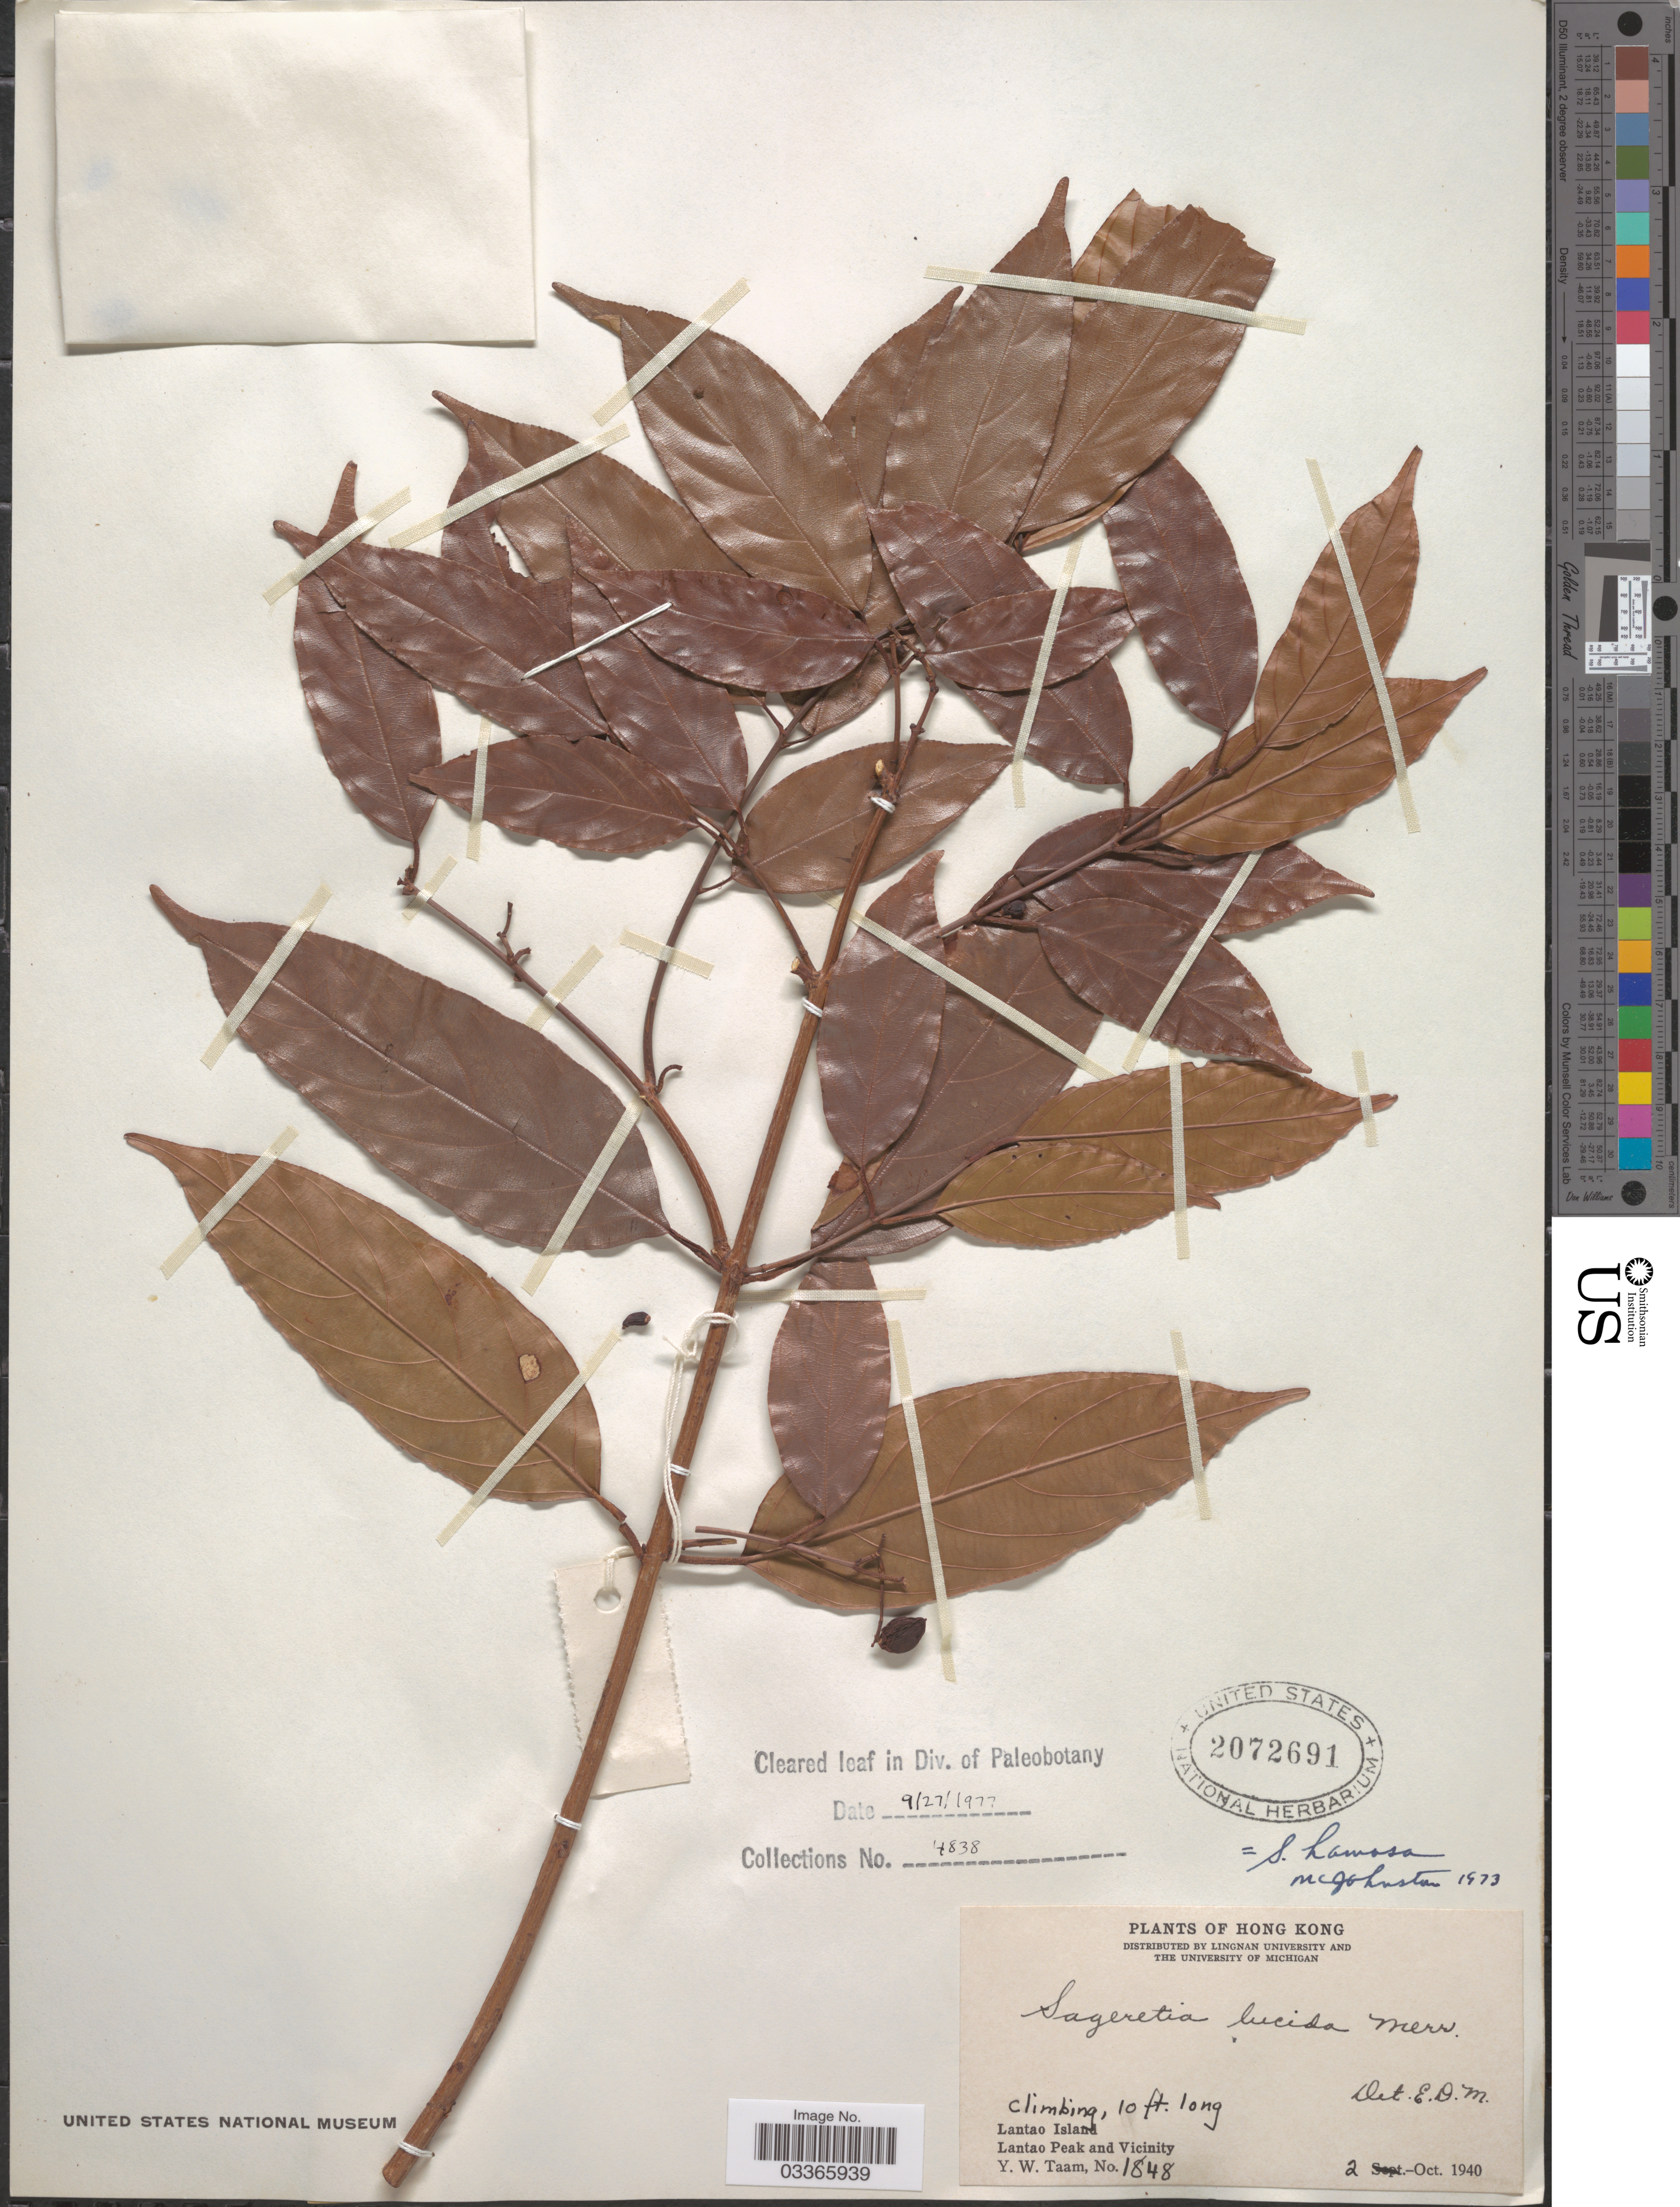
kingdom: Plantae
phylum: Tracheophyta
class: Magnoliopsida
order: Rosales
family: Rhamnaceae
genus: Sageretia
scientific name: Sageretia hamosa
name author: (Wall.) Brongn.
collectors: Y. W. Taam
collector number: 1848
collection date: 1940-10-02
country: China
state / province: Hong Kong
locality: Lantao Island, Lantao Peak and Vicinity.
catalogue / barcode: US 2072691